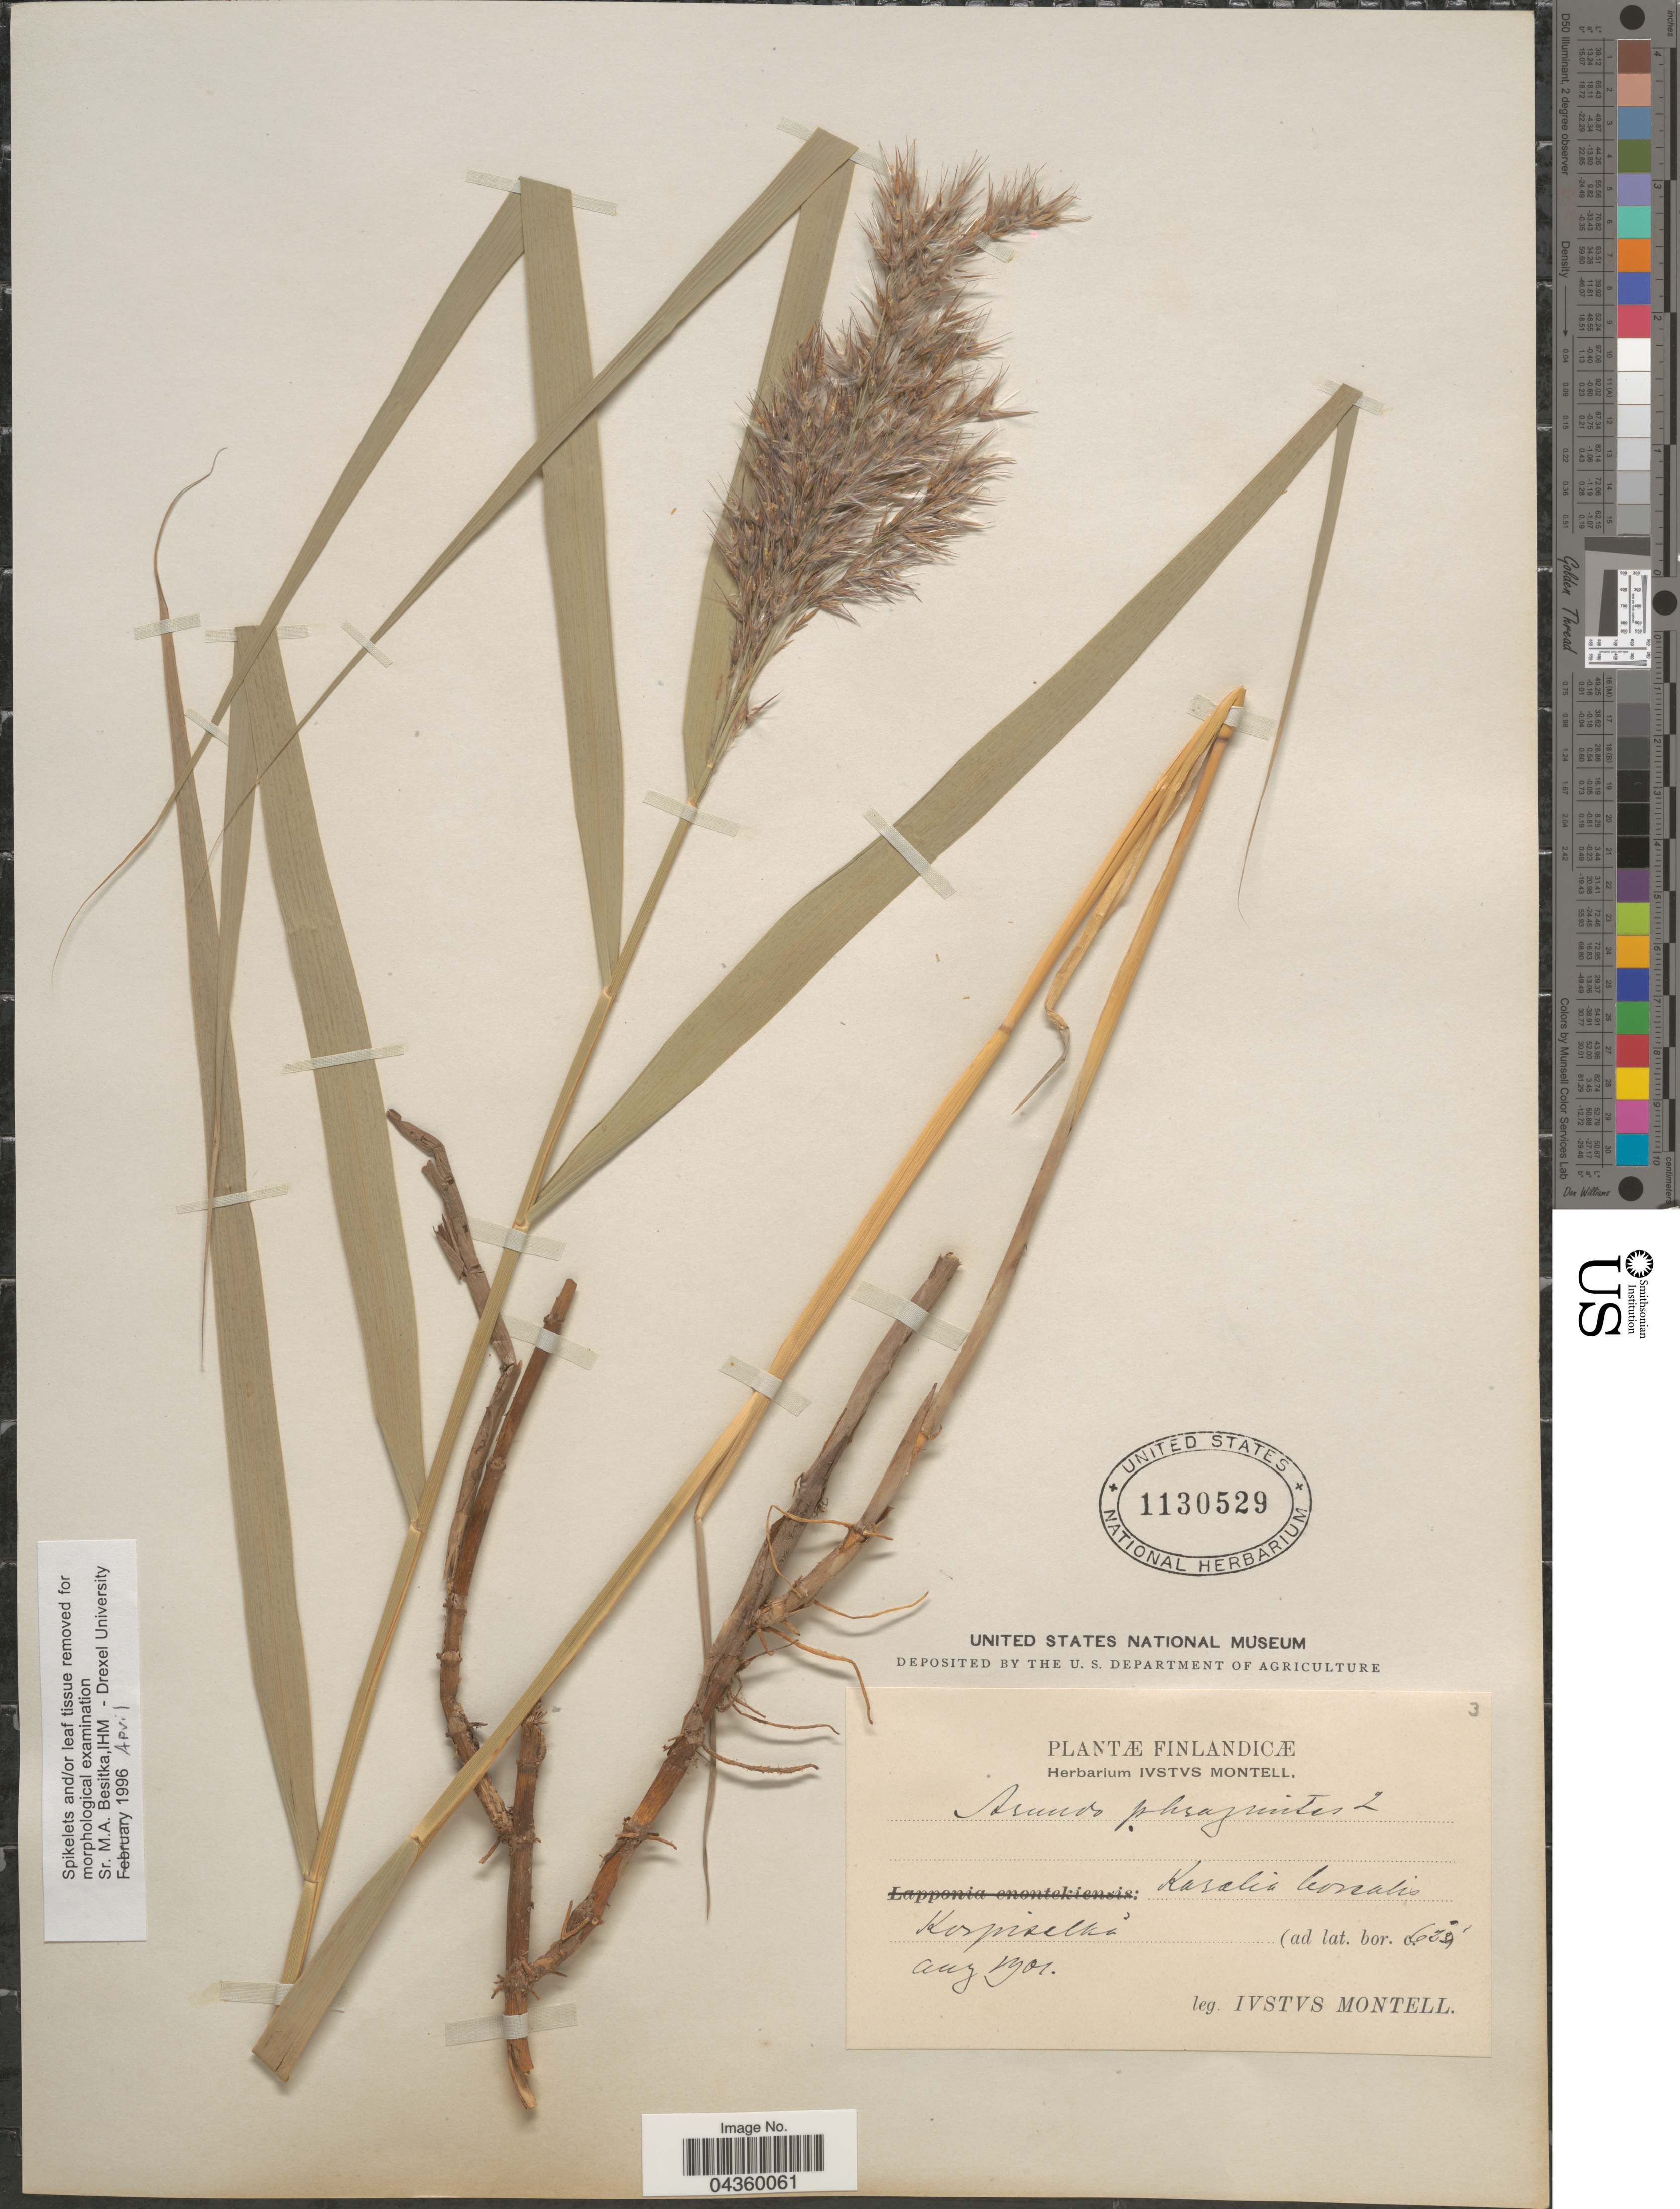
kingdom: Plantae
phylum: Tracheophyta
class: Liliopsida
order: Poales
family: Poaceae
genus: Phragmites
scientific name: Phragmites australis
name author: (Cav.) Trin. ex Steud.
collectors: I. Montell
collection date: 1901-08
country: Finland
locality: Finlandicæ. Kasalia borealis. Kospiselhá.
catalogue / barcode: US 1130529